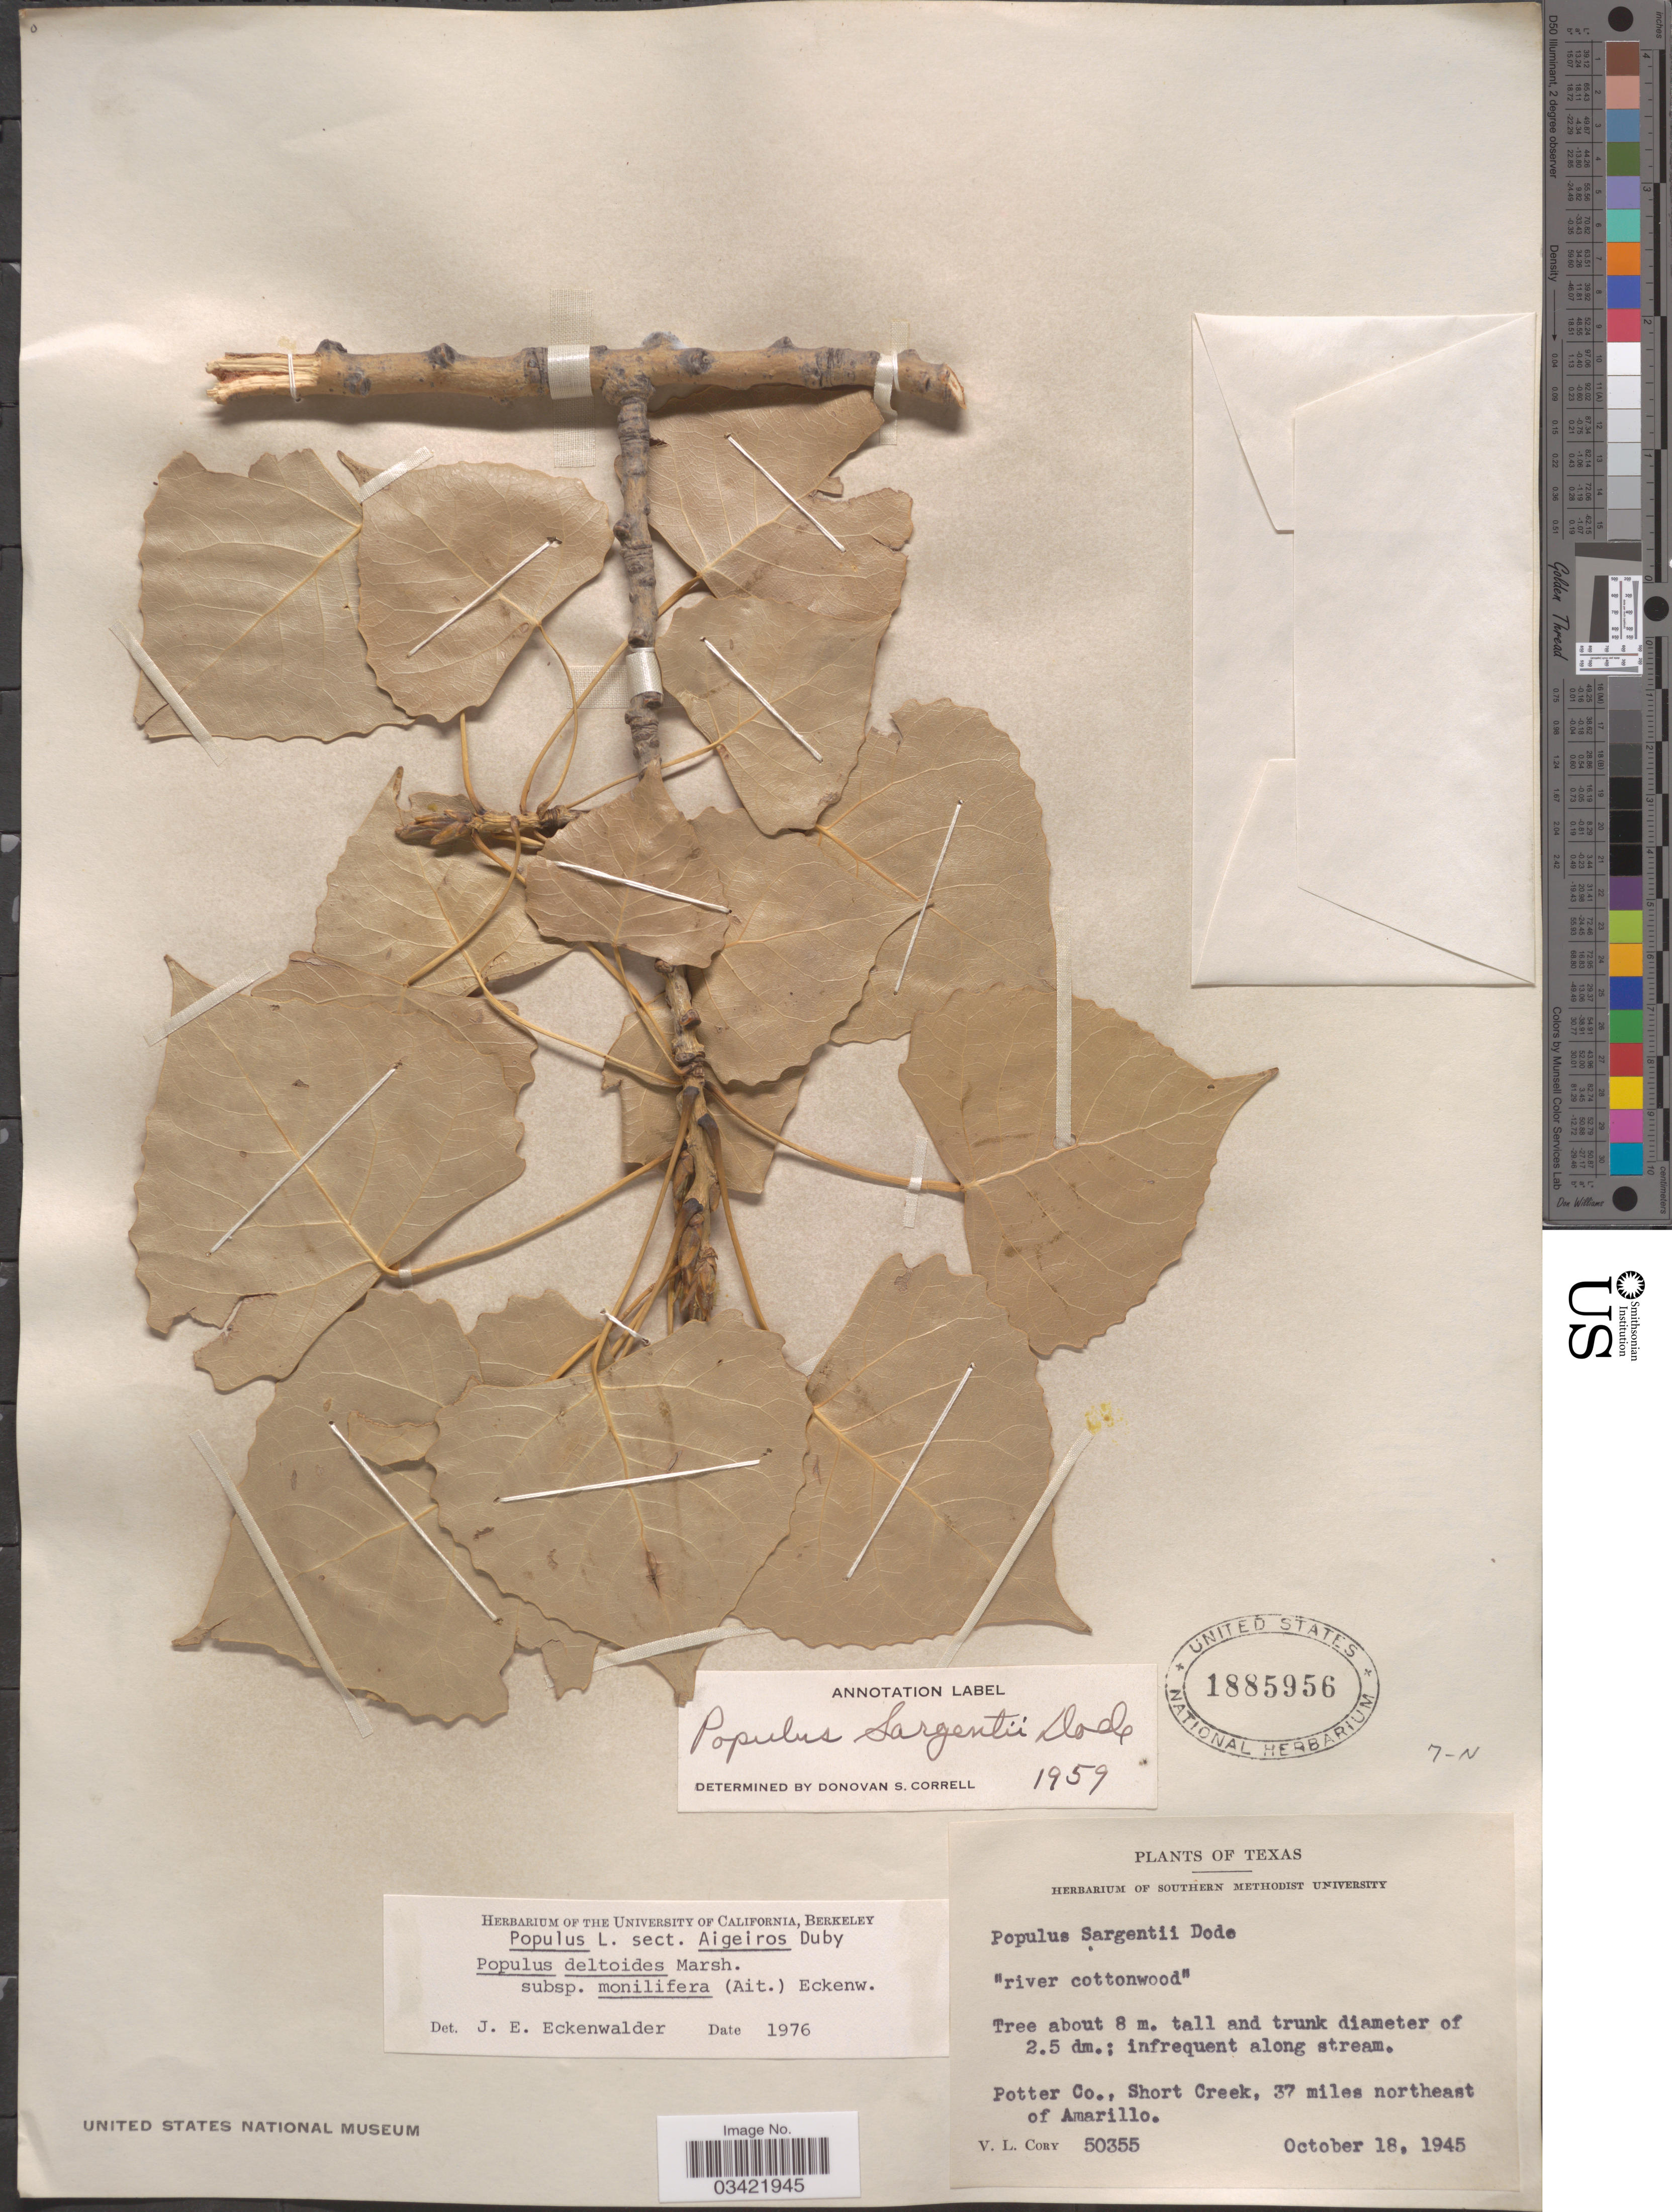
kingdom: Plantae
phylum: Tracheophyta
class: Magnoliopsida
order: Malpighiales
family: Salicaceae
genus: Populus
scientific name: Populus deltoides subsp. monilifera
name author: (Aiton) Eckenw.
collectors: V. Cory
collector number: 50355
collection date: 1945-10-18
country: United States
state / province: Texas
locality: Potter Co., Short Creek, 37 miles northeast of Amarillo.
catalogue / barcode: US 1885956